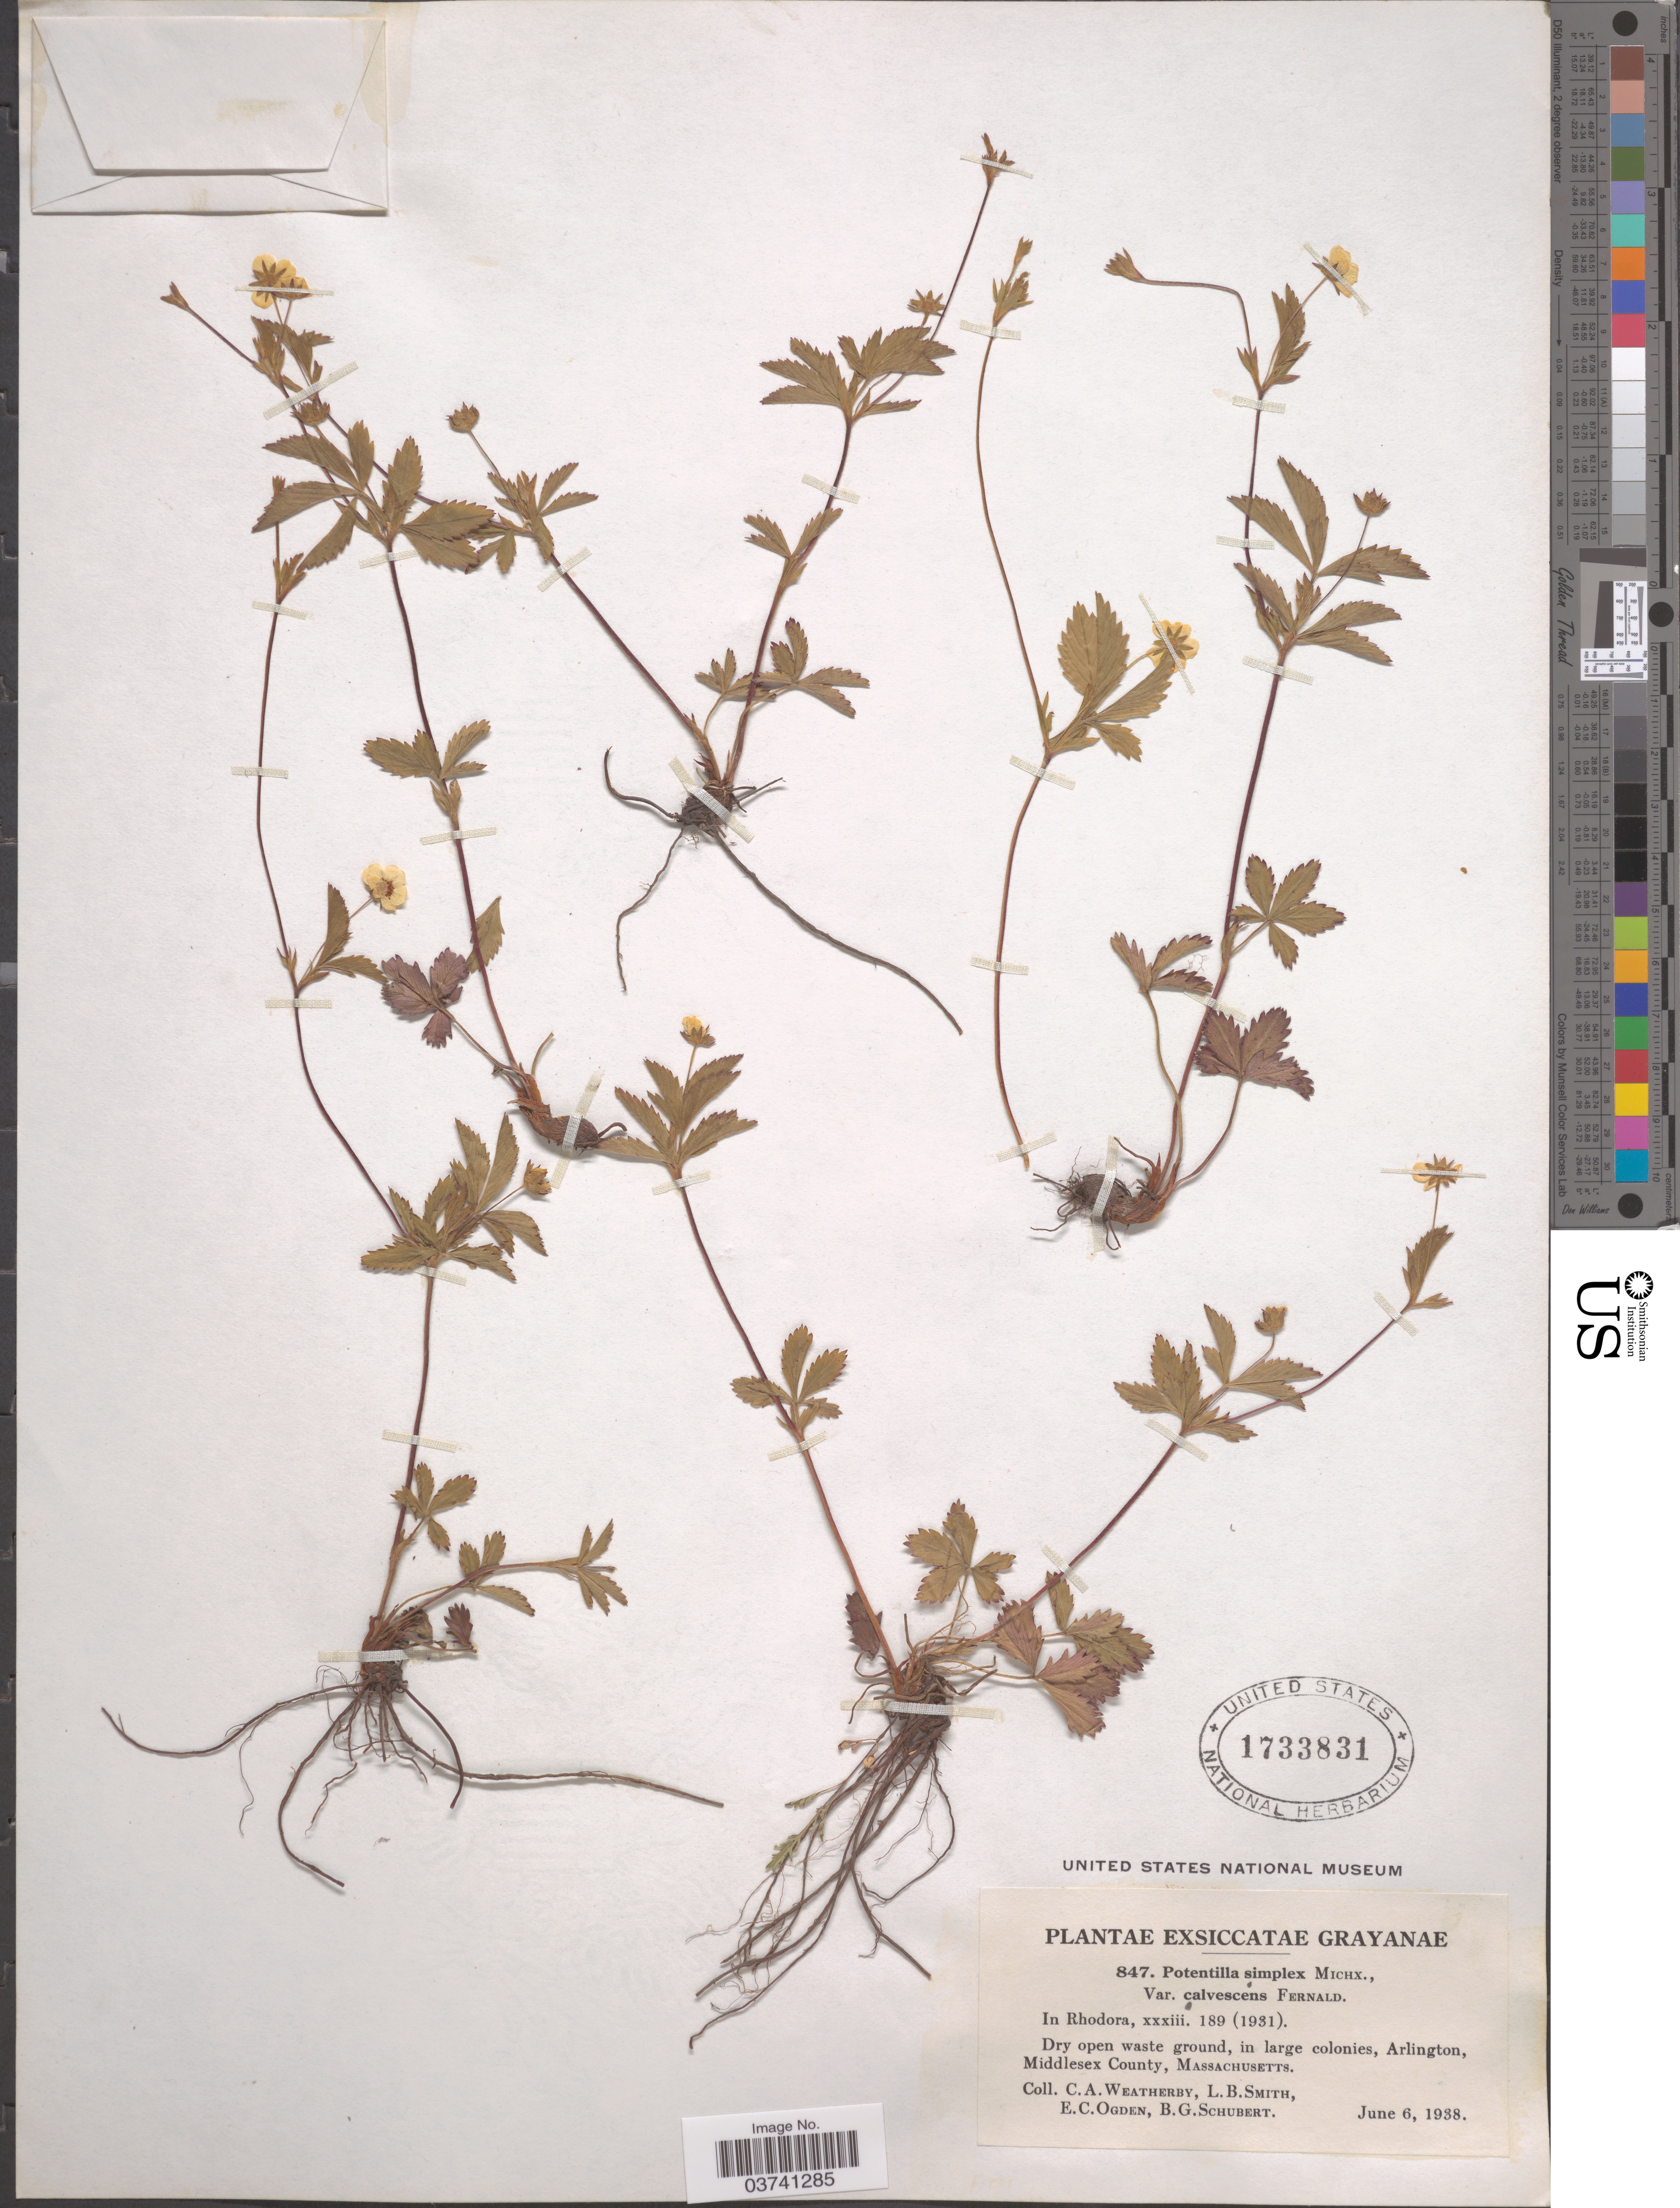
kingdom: Plantae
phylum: Tracheophyta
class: Magnoliopsida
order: Rosales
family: Rosaceae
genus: Potentilla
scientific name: Potentilla simplex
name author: Michx.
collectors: C. A. Weatherby, L. Smith, E. Ogden & B. Schubert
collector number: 847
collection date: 1938-06-06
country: United States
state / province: Massachusetts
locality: Grayanae. In large colonies, Arlington, Middlesex County.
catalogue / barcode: US 1733831